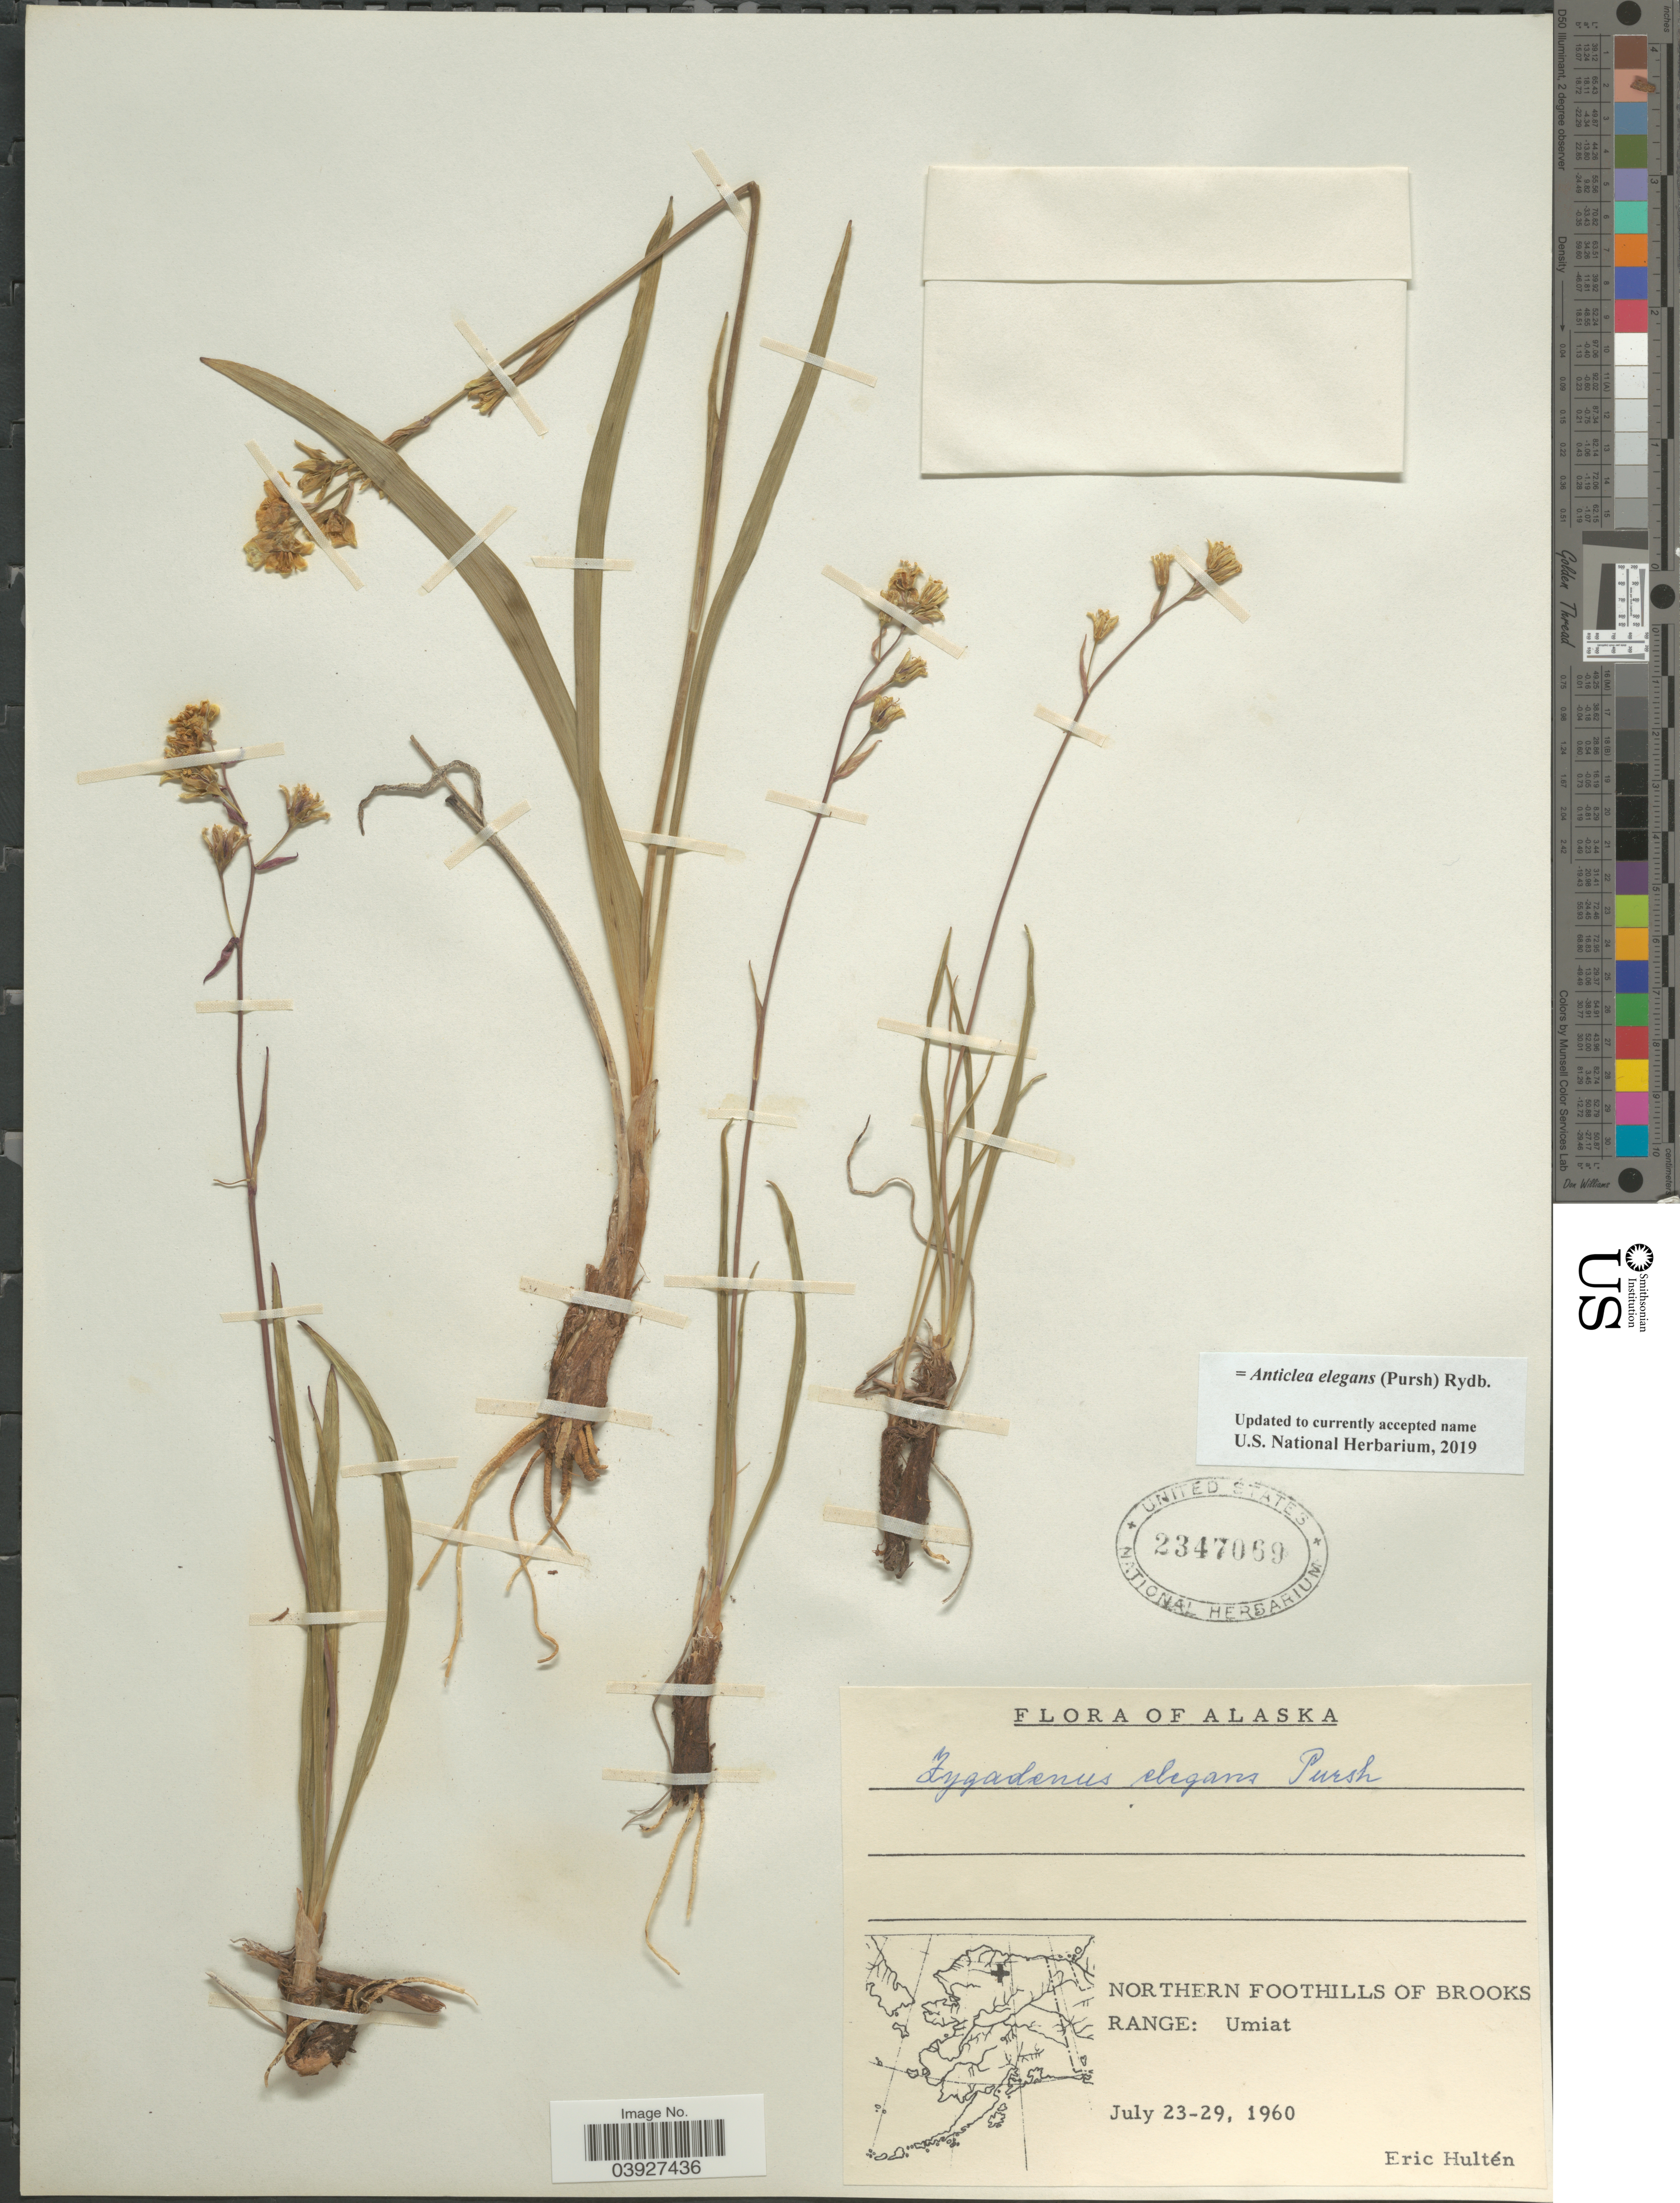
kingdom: Plantae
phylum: Tracheophyta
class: Liliopsida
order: Liliales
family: Melanthiaceae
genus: Anticlea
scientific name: Anticlea elegans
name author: (Pursh) Rydb.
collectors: E. G. Hultén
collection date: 1960-07-23/1960-07-29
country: United States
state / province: Alaska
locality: Northern Foothills of Brooks Range: Umiat.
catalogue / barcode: US 2347069